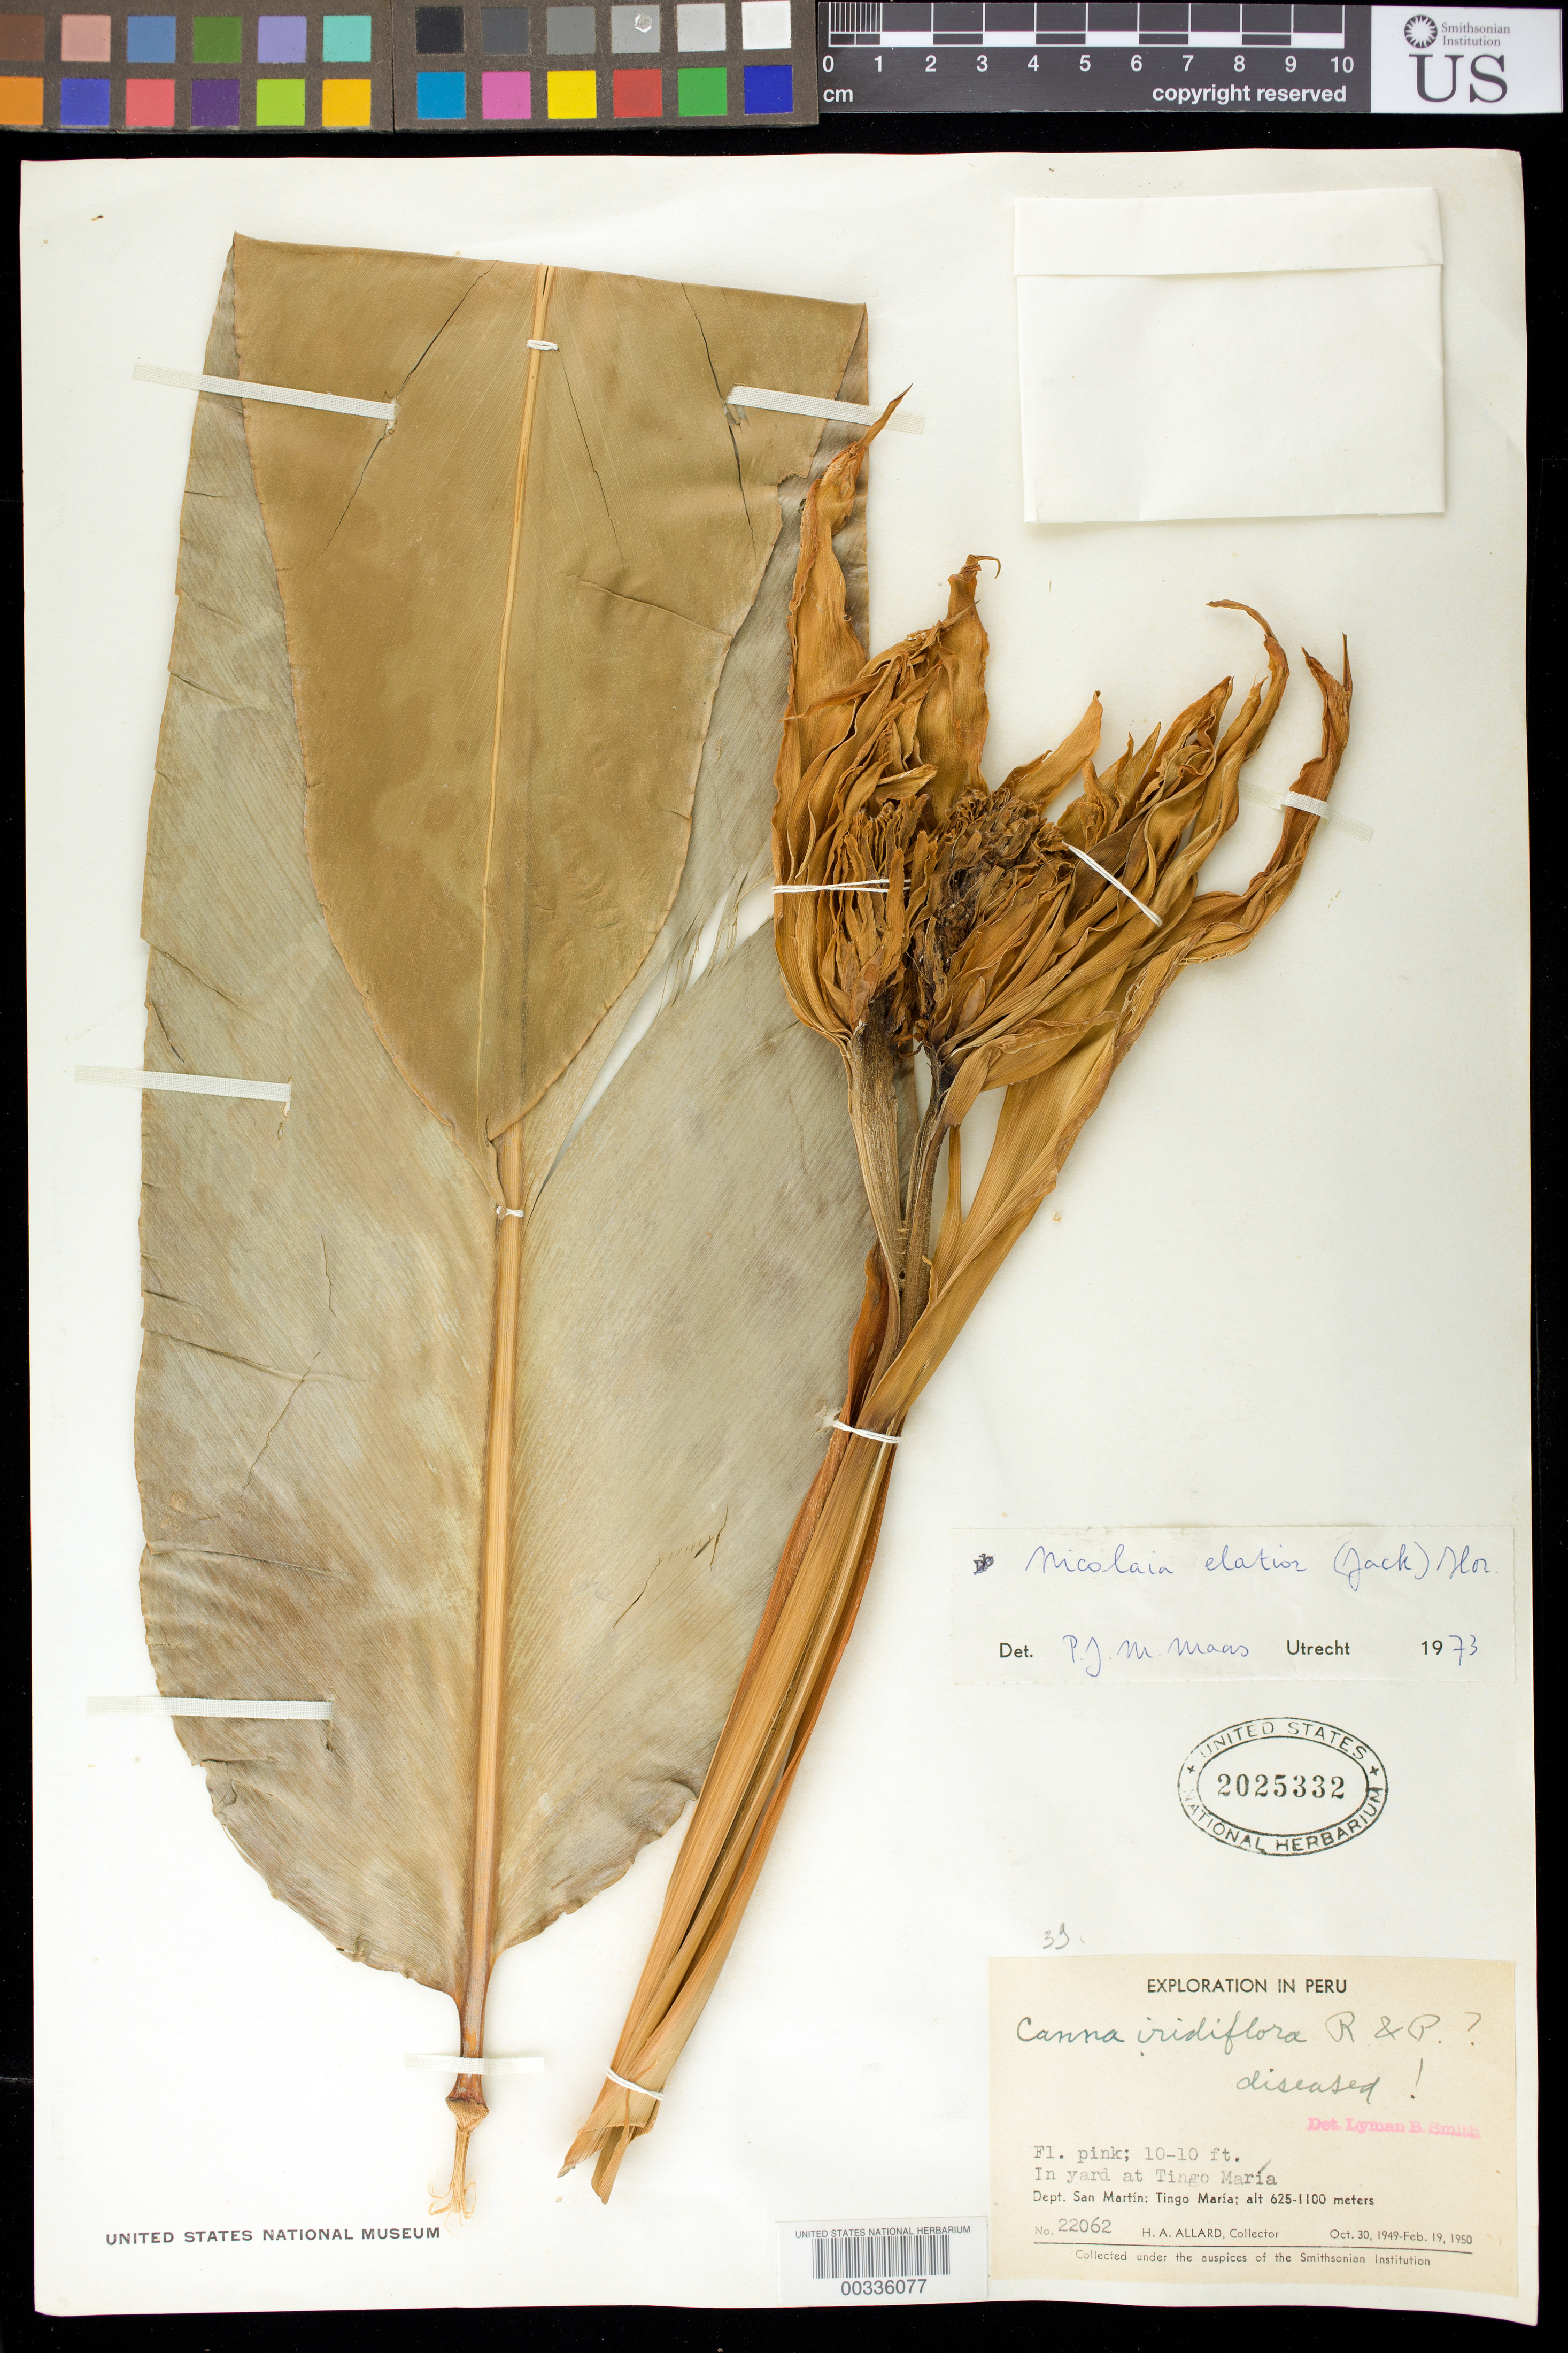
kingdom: Plantae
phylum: Tracheophyta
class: Liliopsida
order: Zingiberales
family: Zingiberaceae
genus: Etlingera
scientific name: Etlingera elatior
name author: (Jack) R.M. Sm.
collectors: H. A. Allard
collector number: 22062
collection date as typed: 30 Oct 1949 to 19 Feb 1950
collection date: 1949-10-30/1950-02-19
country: Peru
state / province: San Martín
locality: In yard at tingo maria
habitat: in yard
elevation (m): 625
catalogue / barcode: US 2025332